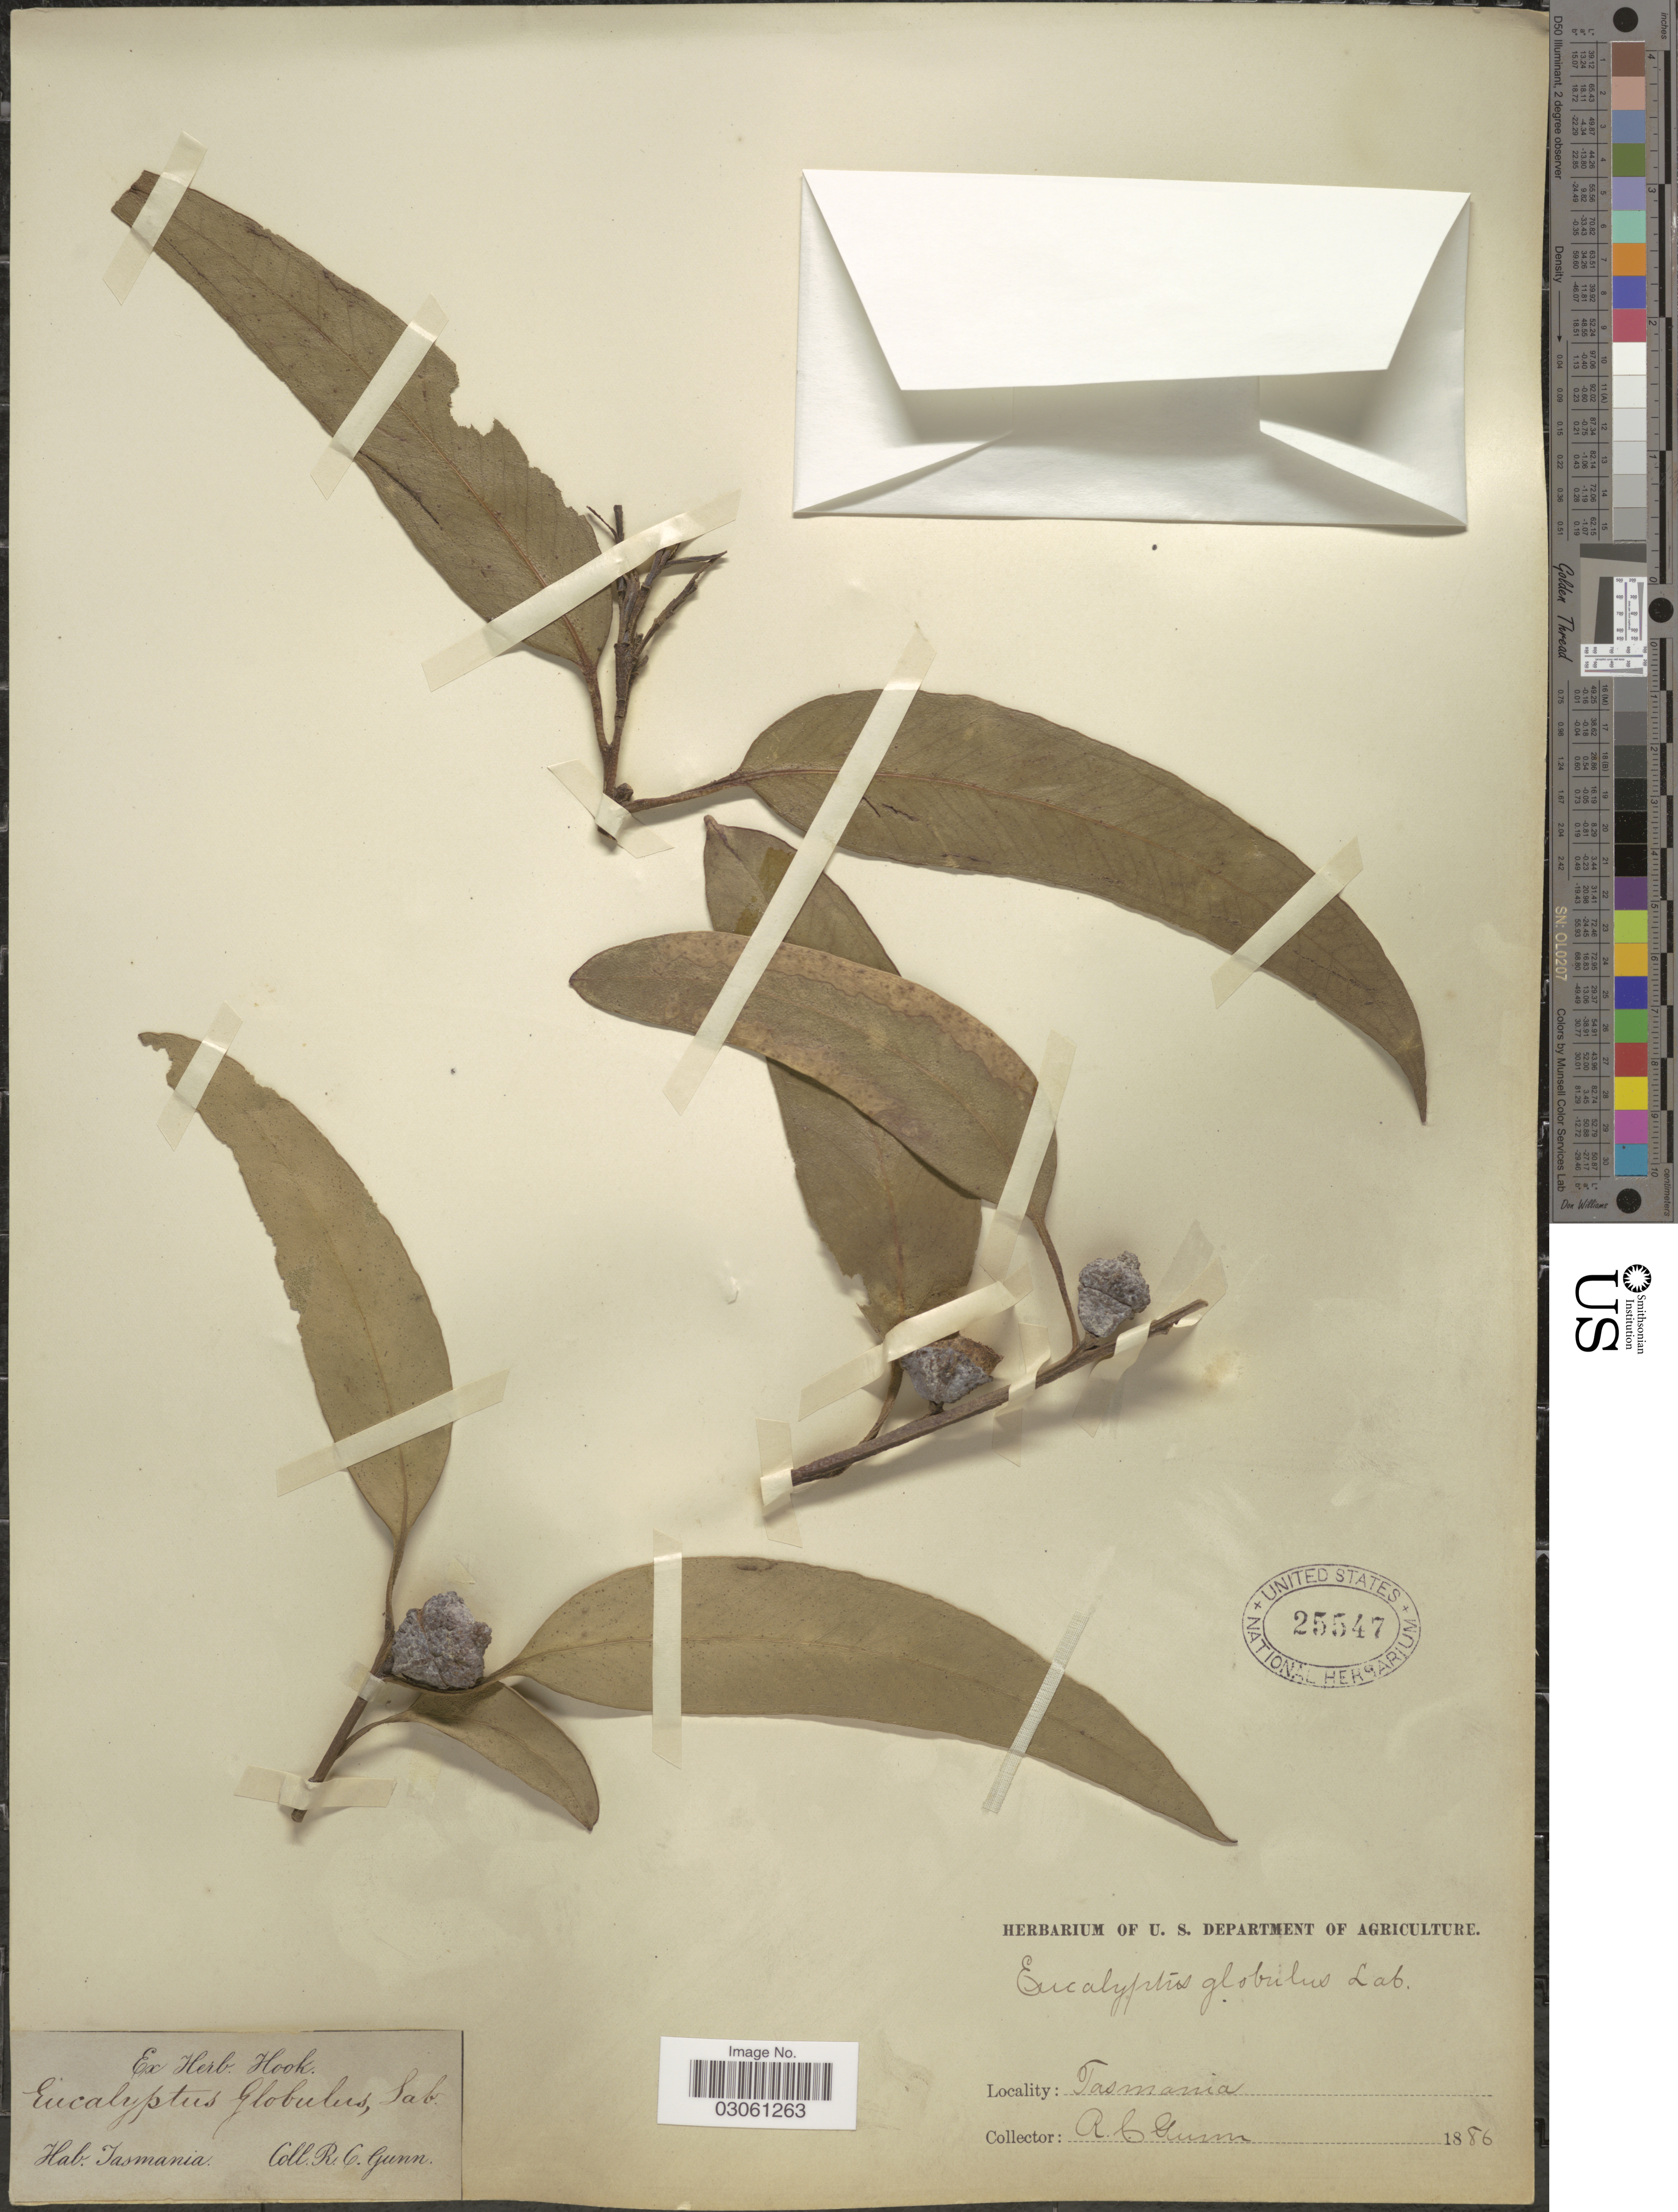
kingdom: Plantae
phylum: Tracheophyta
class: Magnoliopsida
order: Myrtales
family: Myrtaceae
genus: Eucalyptus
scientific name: Eucalyptus globulus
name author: Labill.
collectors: R. Gunn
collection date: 1886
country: Australia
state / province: Tasmania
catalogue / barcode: US 25547